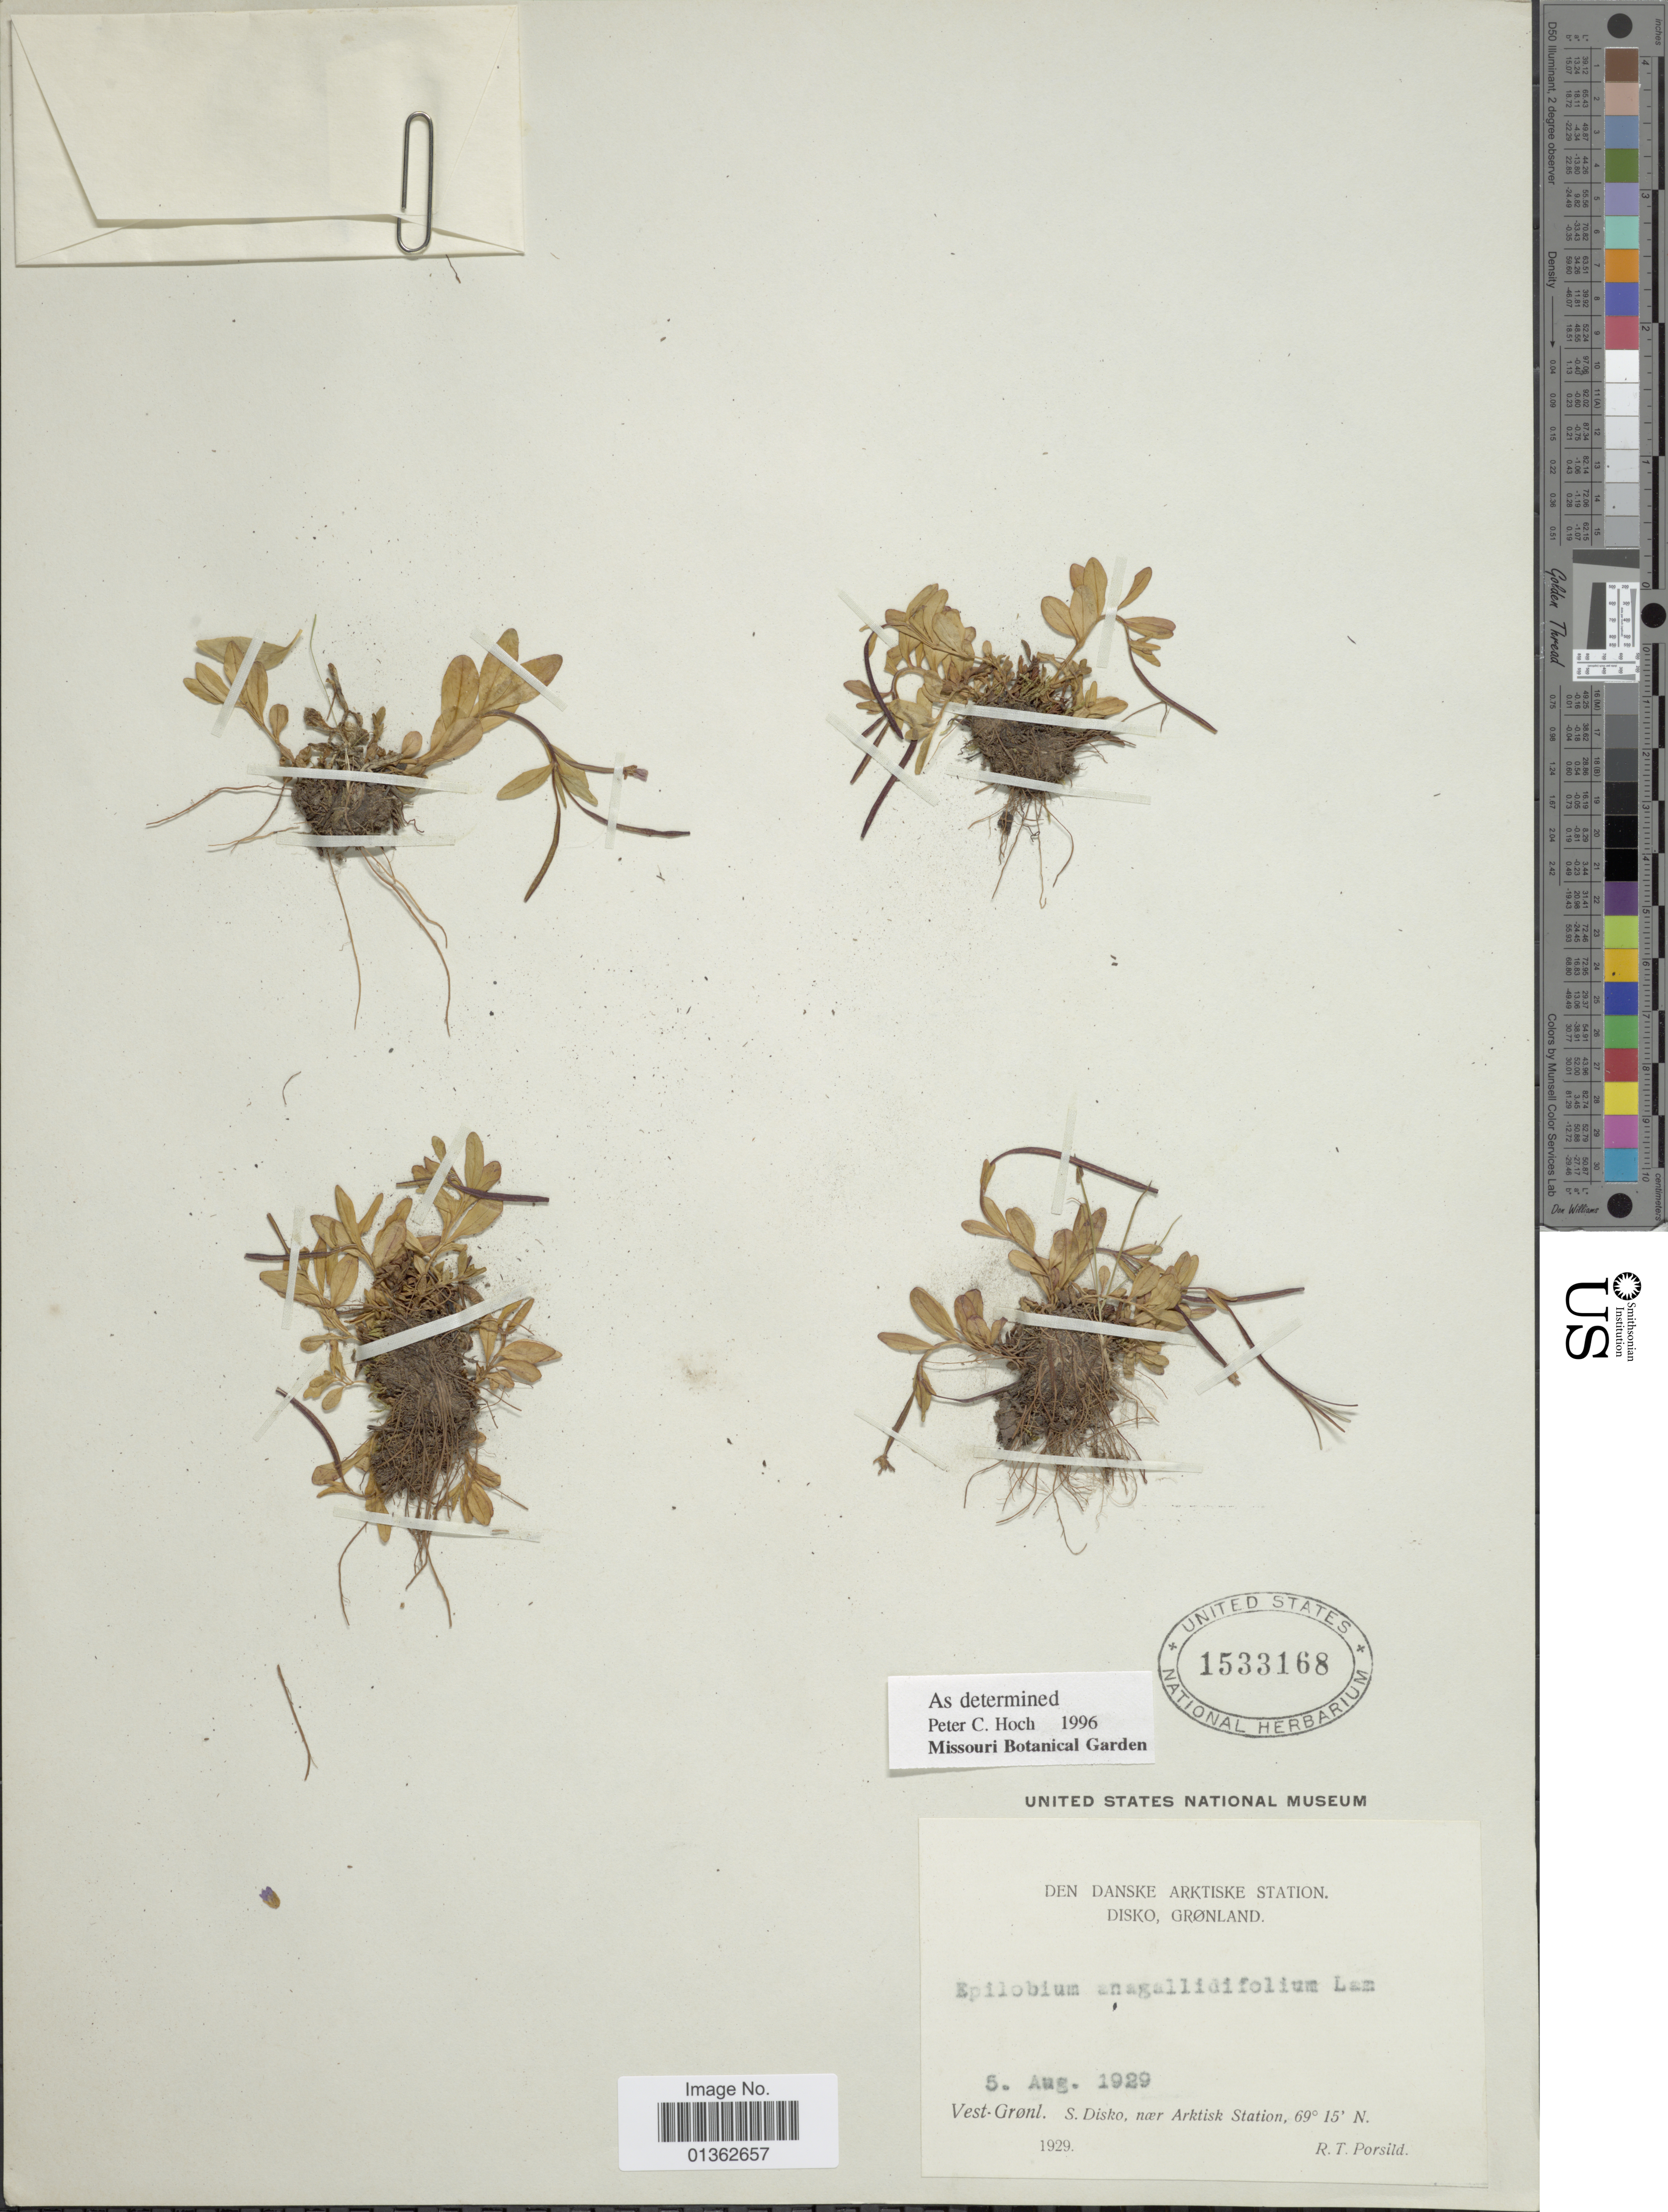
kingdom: Plantae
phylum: Tracheophyta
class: Magnoliopsida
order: Myrtales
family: Onagraceae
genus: Epilobium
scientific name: Epilobium anagallidifolium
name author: Lam.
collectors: R. T. Porsild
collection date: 1929-08-05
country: Greenland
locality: Den Danske Arktiske Station. Vest-Grønl. S. Disko.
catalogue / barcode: US 1533168